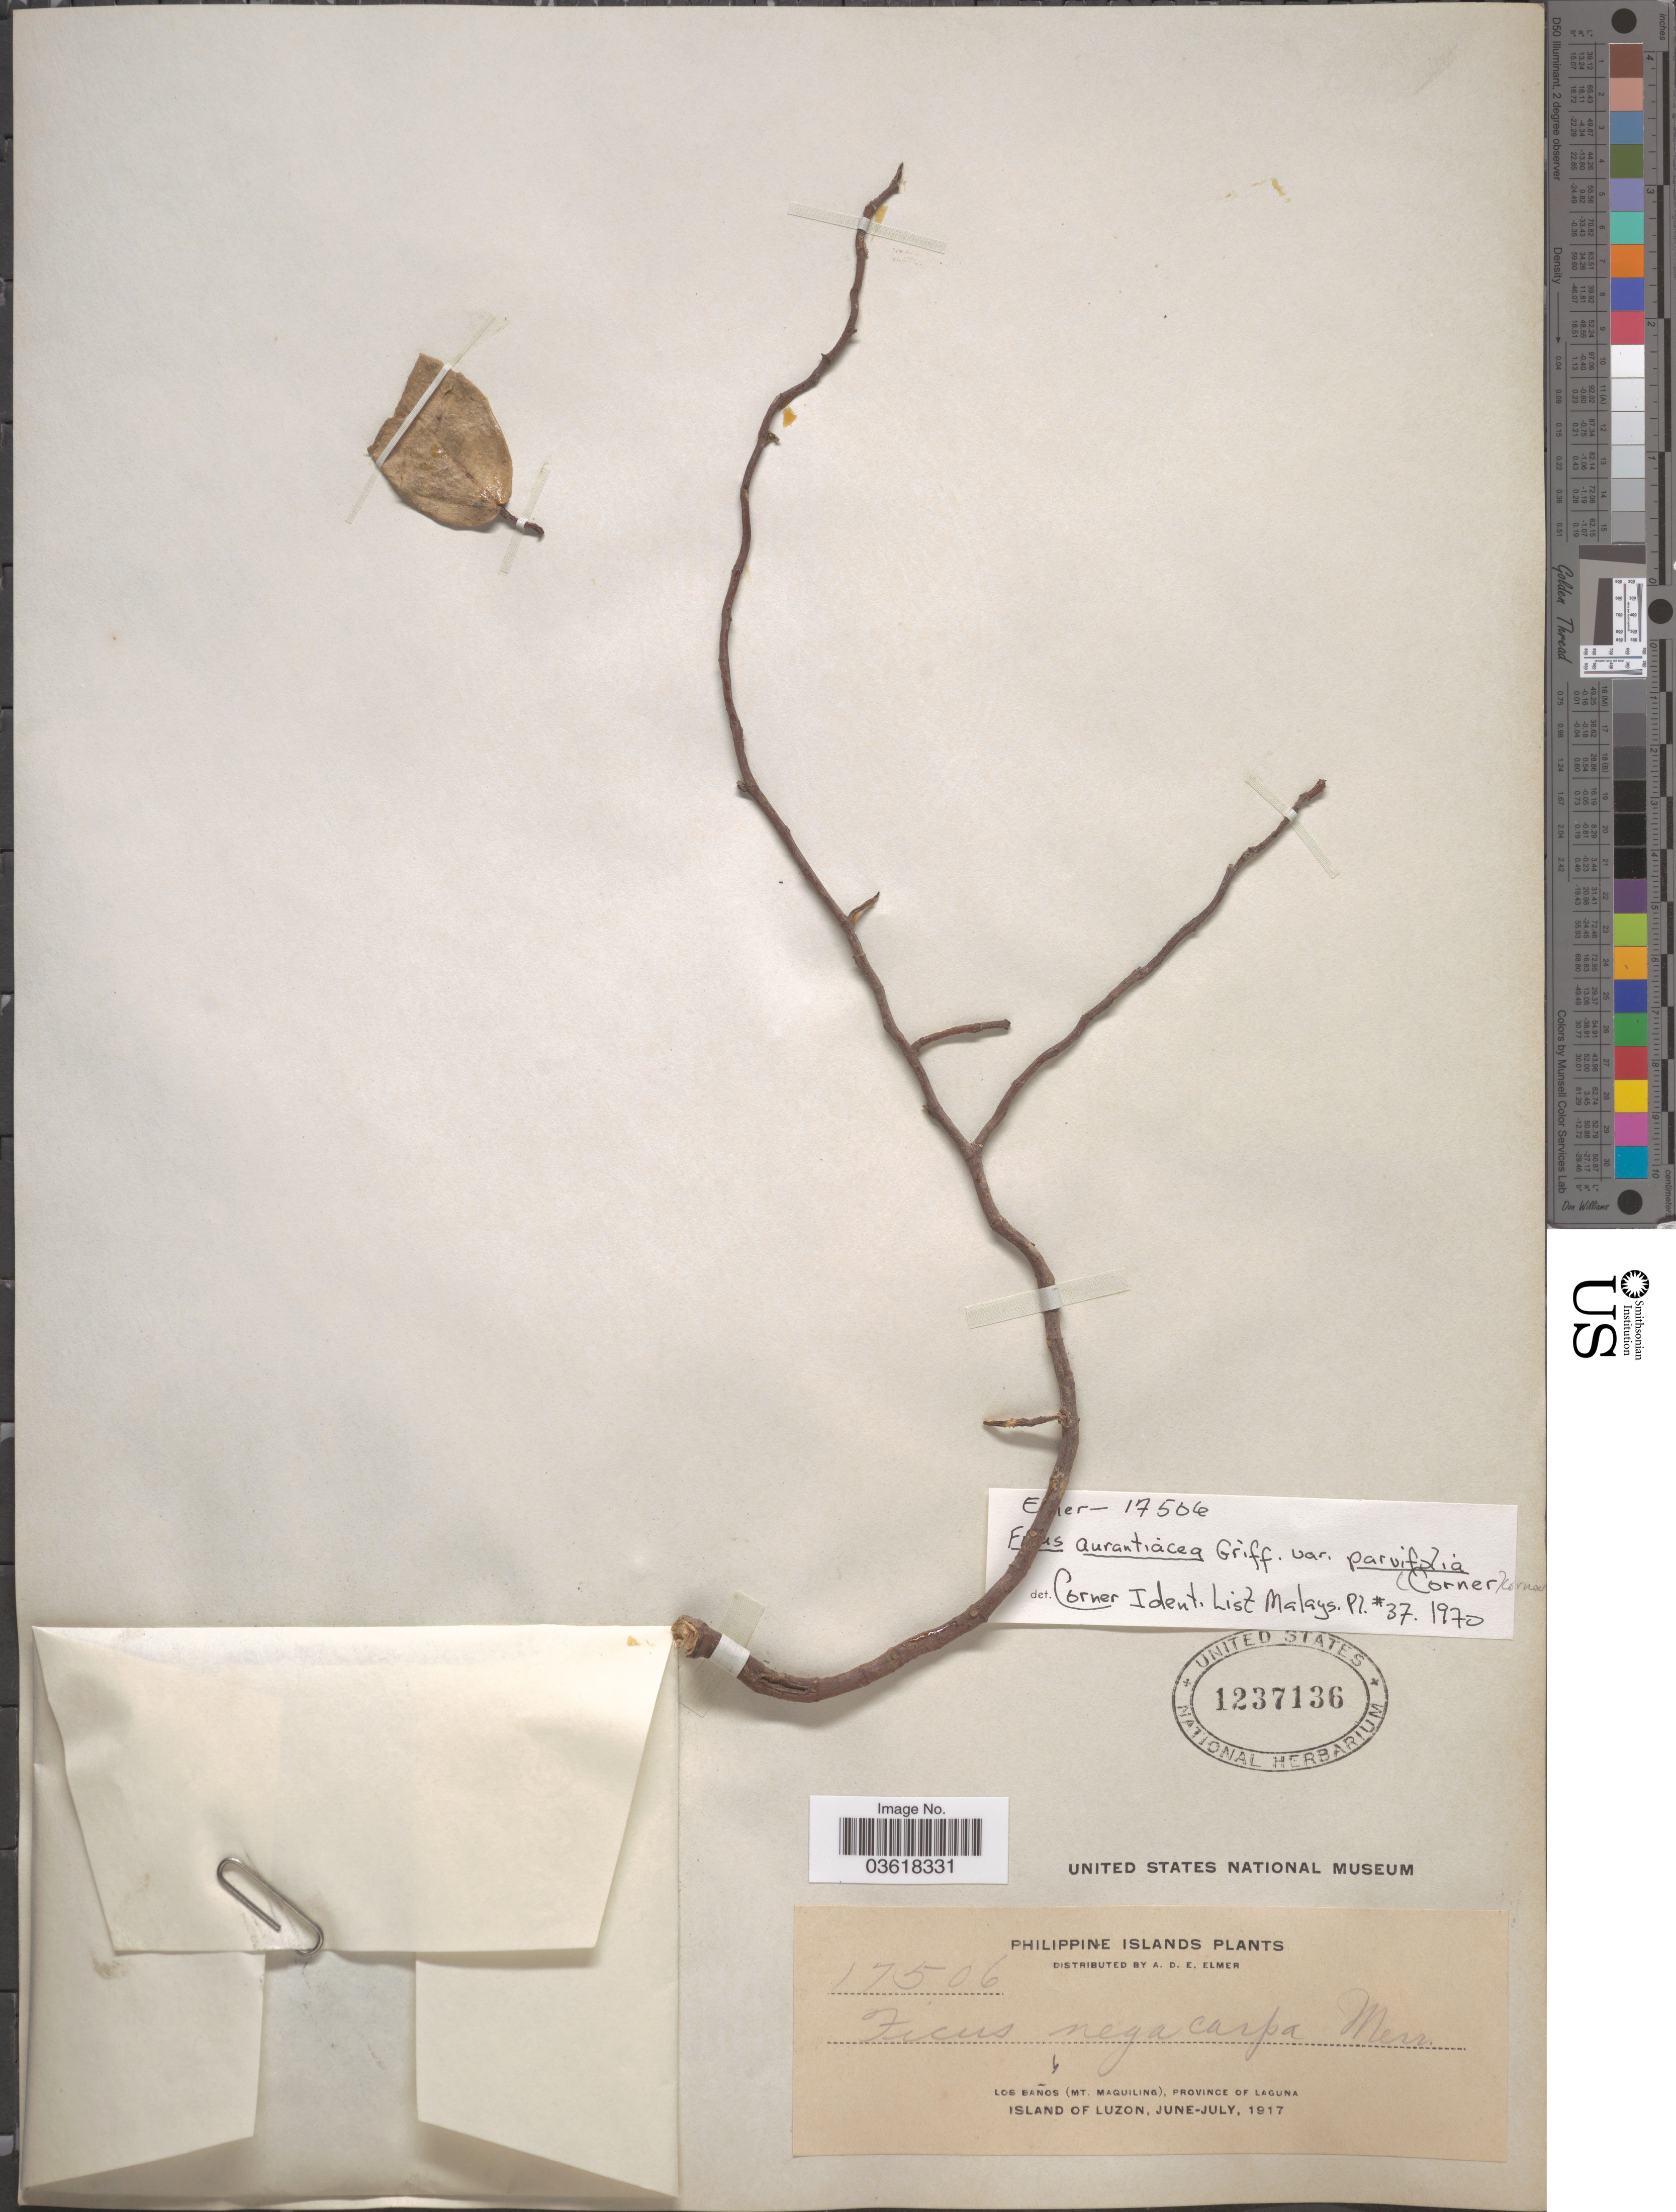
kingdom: Plantae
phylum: Tracheophyta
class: Magnoliopsida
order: Rosales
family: Moraceae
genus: Ficus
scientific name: Ficus aurantiacea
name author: Griff.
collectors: A. D. E. Elmer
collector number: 17506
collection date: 1917-06/1917-07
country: Philippines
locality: Los Baños (Mt. Maquiling), Province of Laguna, Island of Luzon.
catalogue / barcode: US 1237136